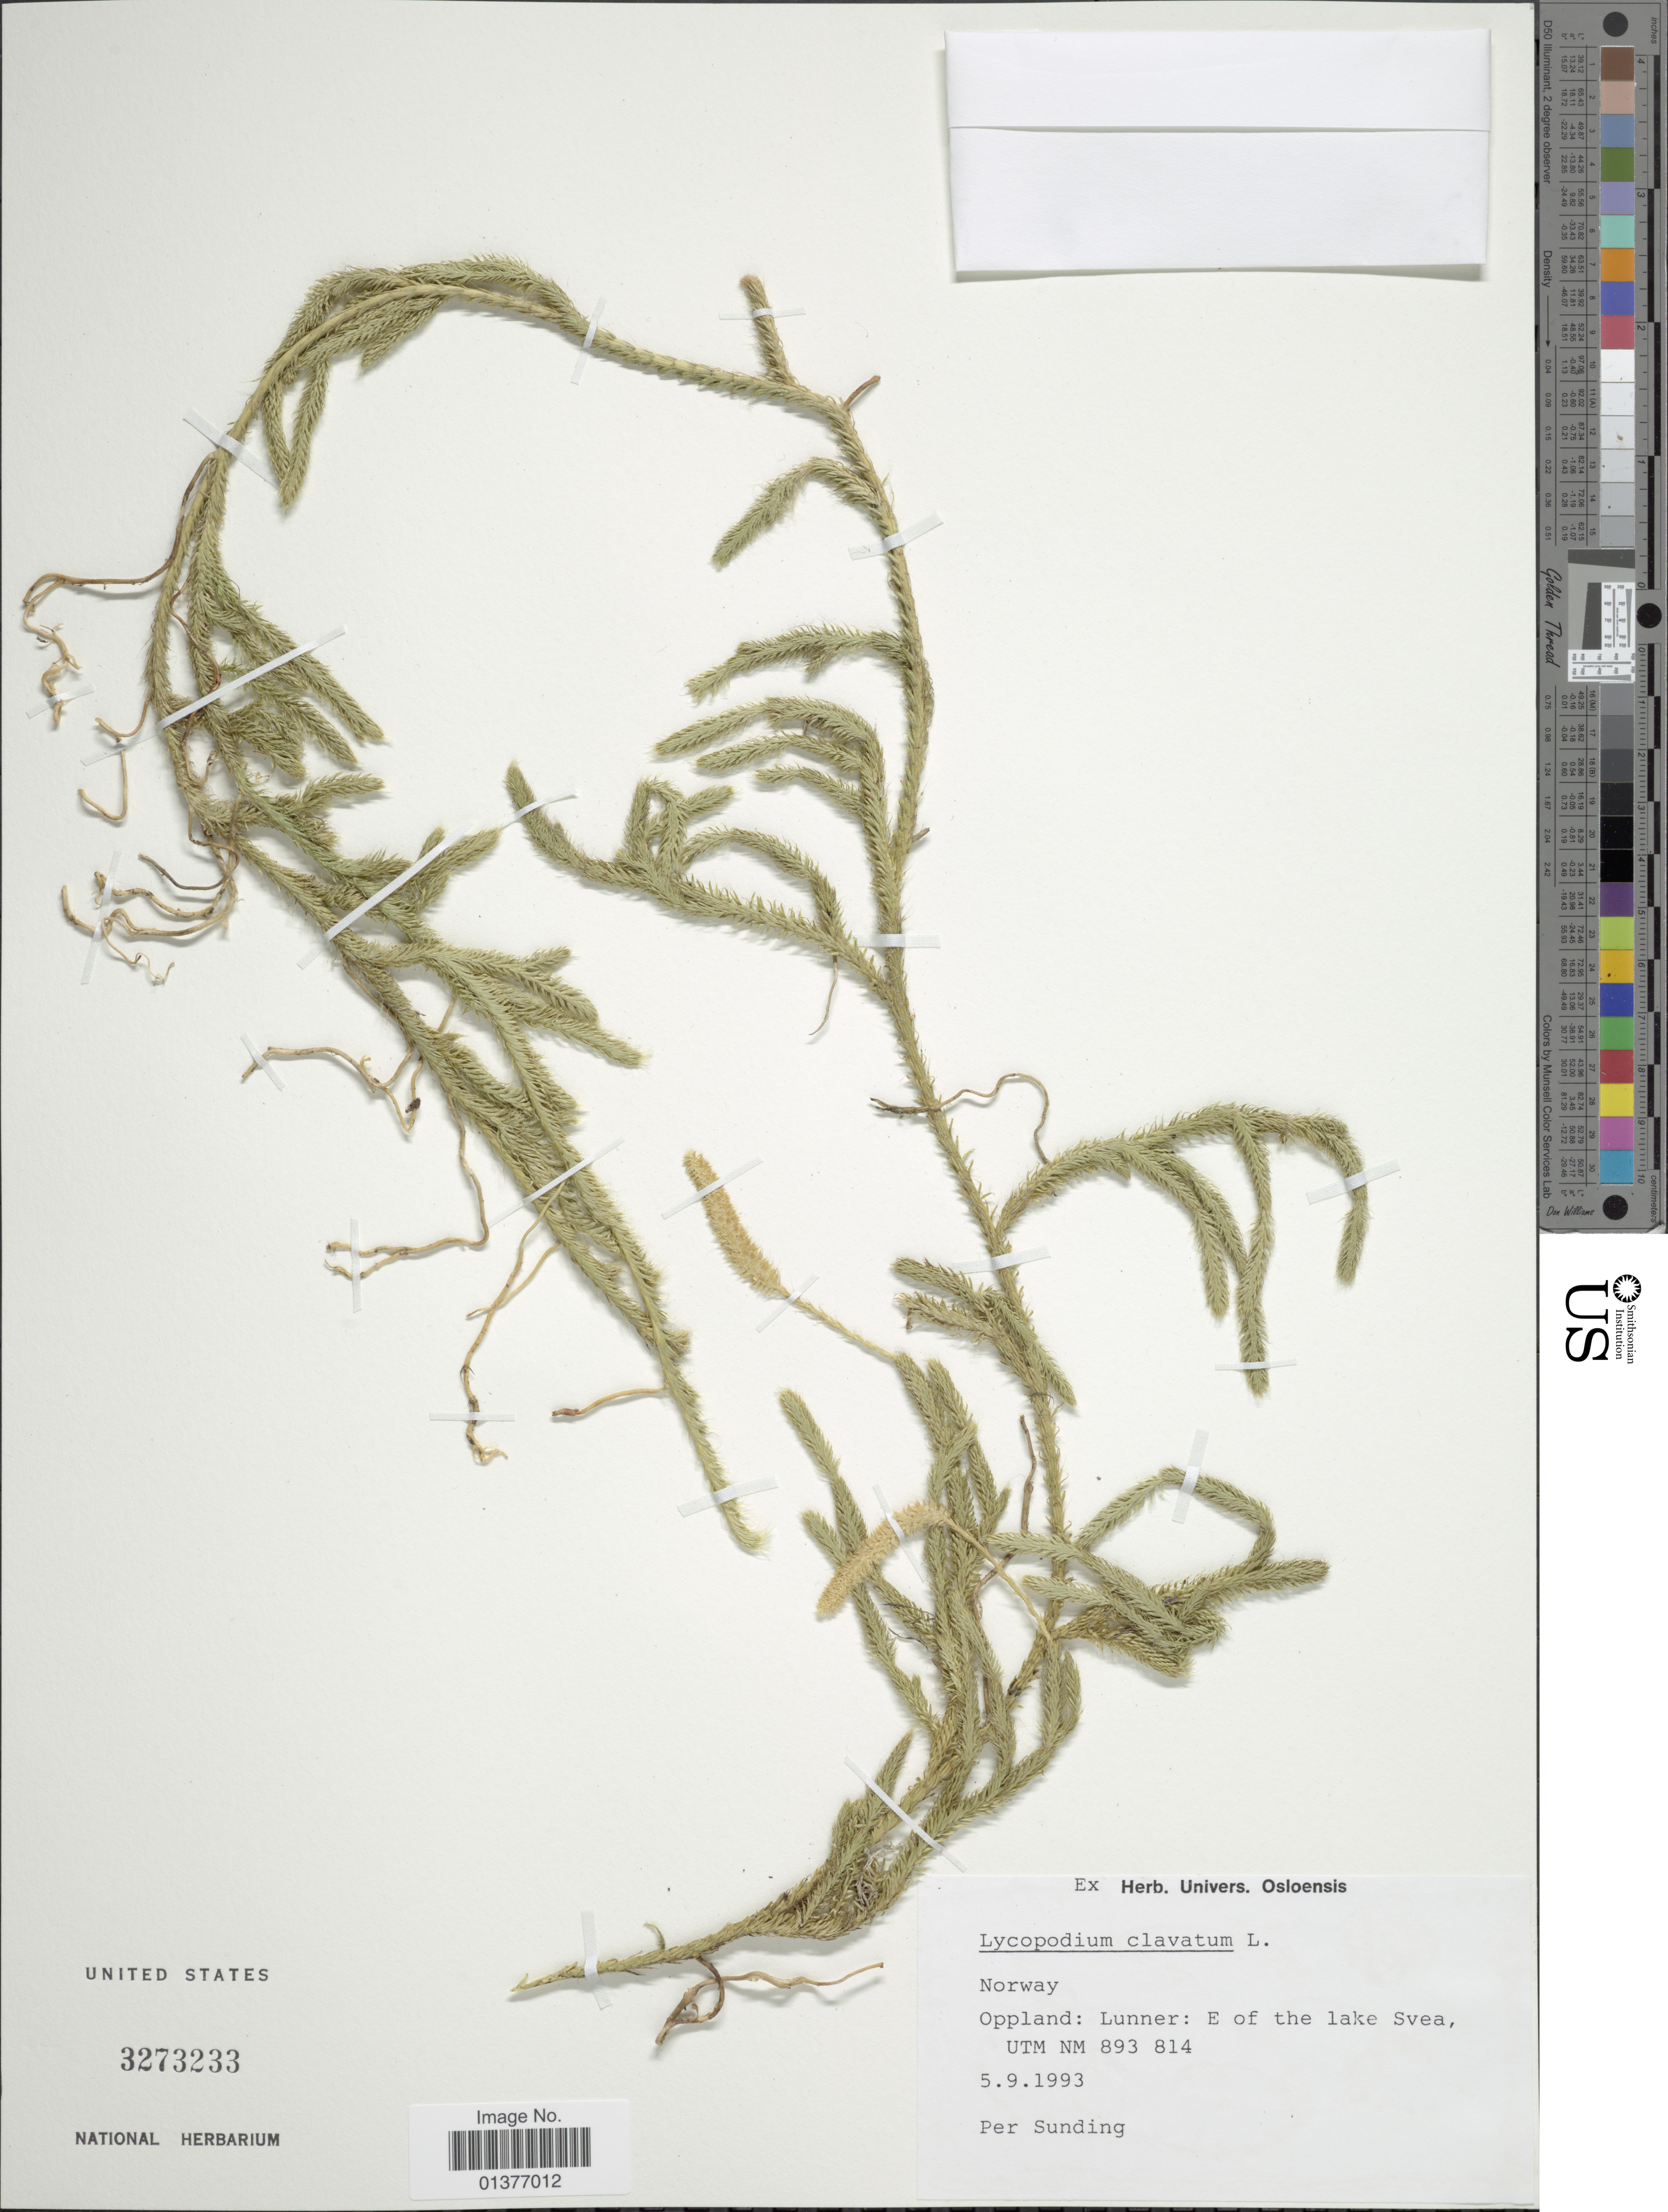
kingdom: Plantae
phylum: Tracheophyta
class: Lycopodiopsida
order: Lycopodiales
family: Lycopodiaceae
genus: Lycopodium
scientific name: Lycopodium clavatum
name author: L.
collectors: P. O. Sunding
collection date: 1993-09-05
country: Norway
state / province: Oppland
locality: Lunner: E of the lake Svea, UTM NM 893 814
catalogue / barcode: US 3273233